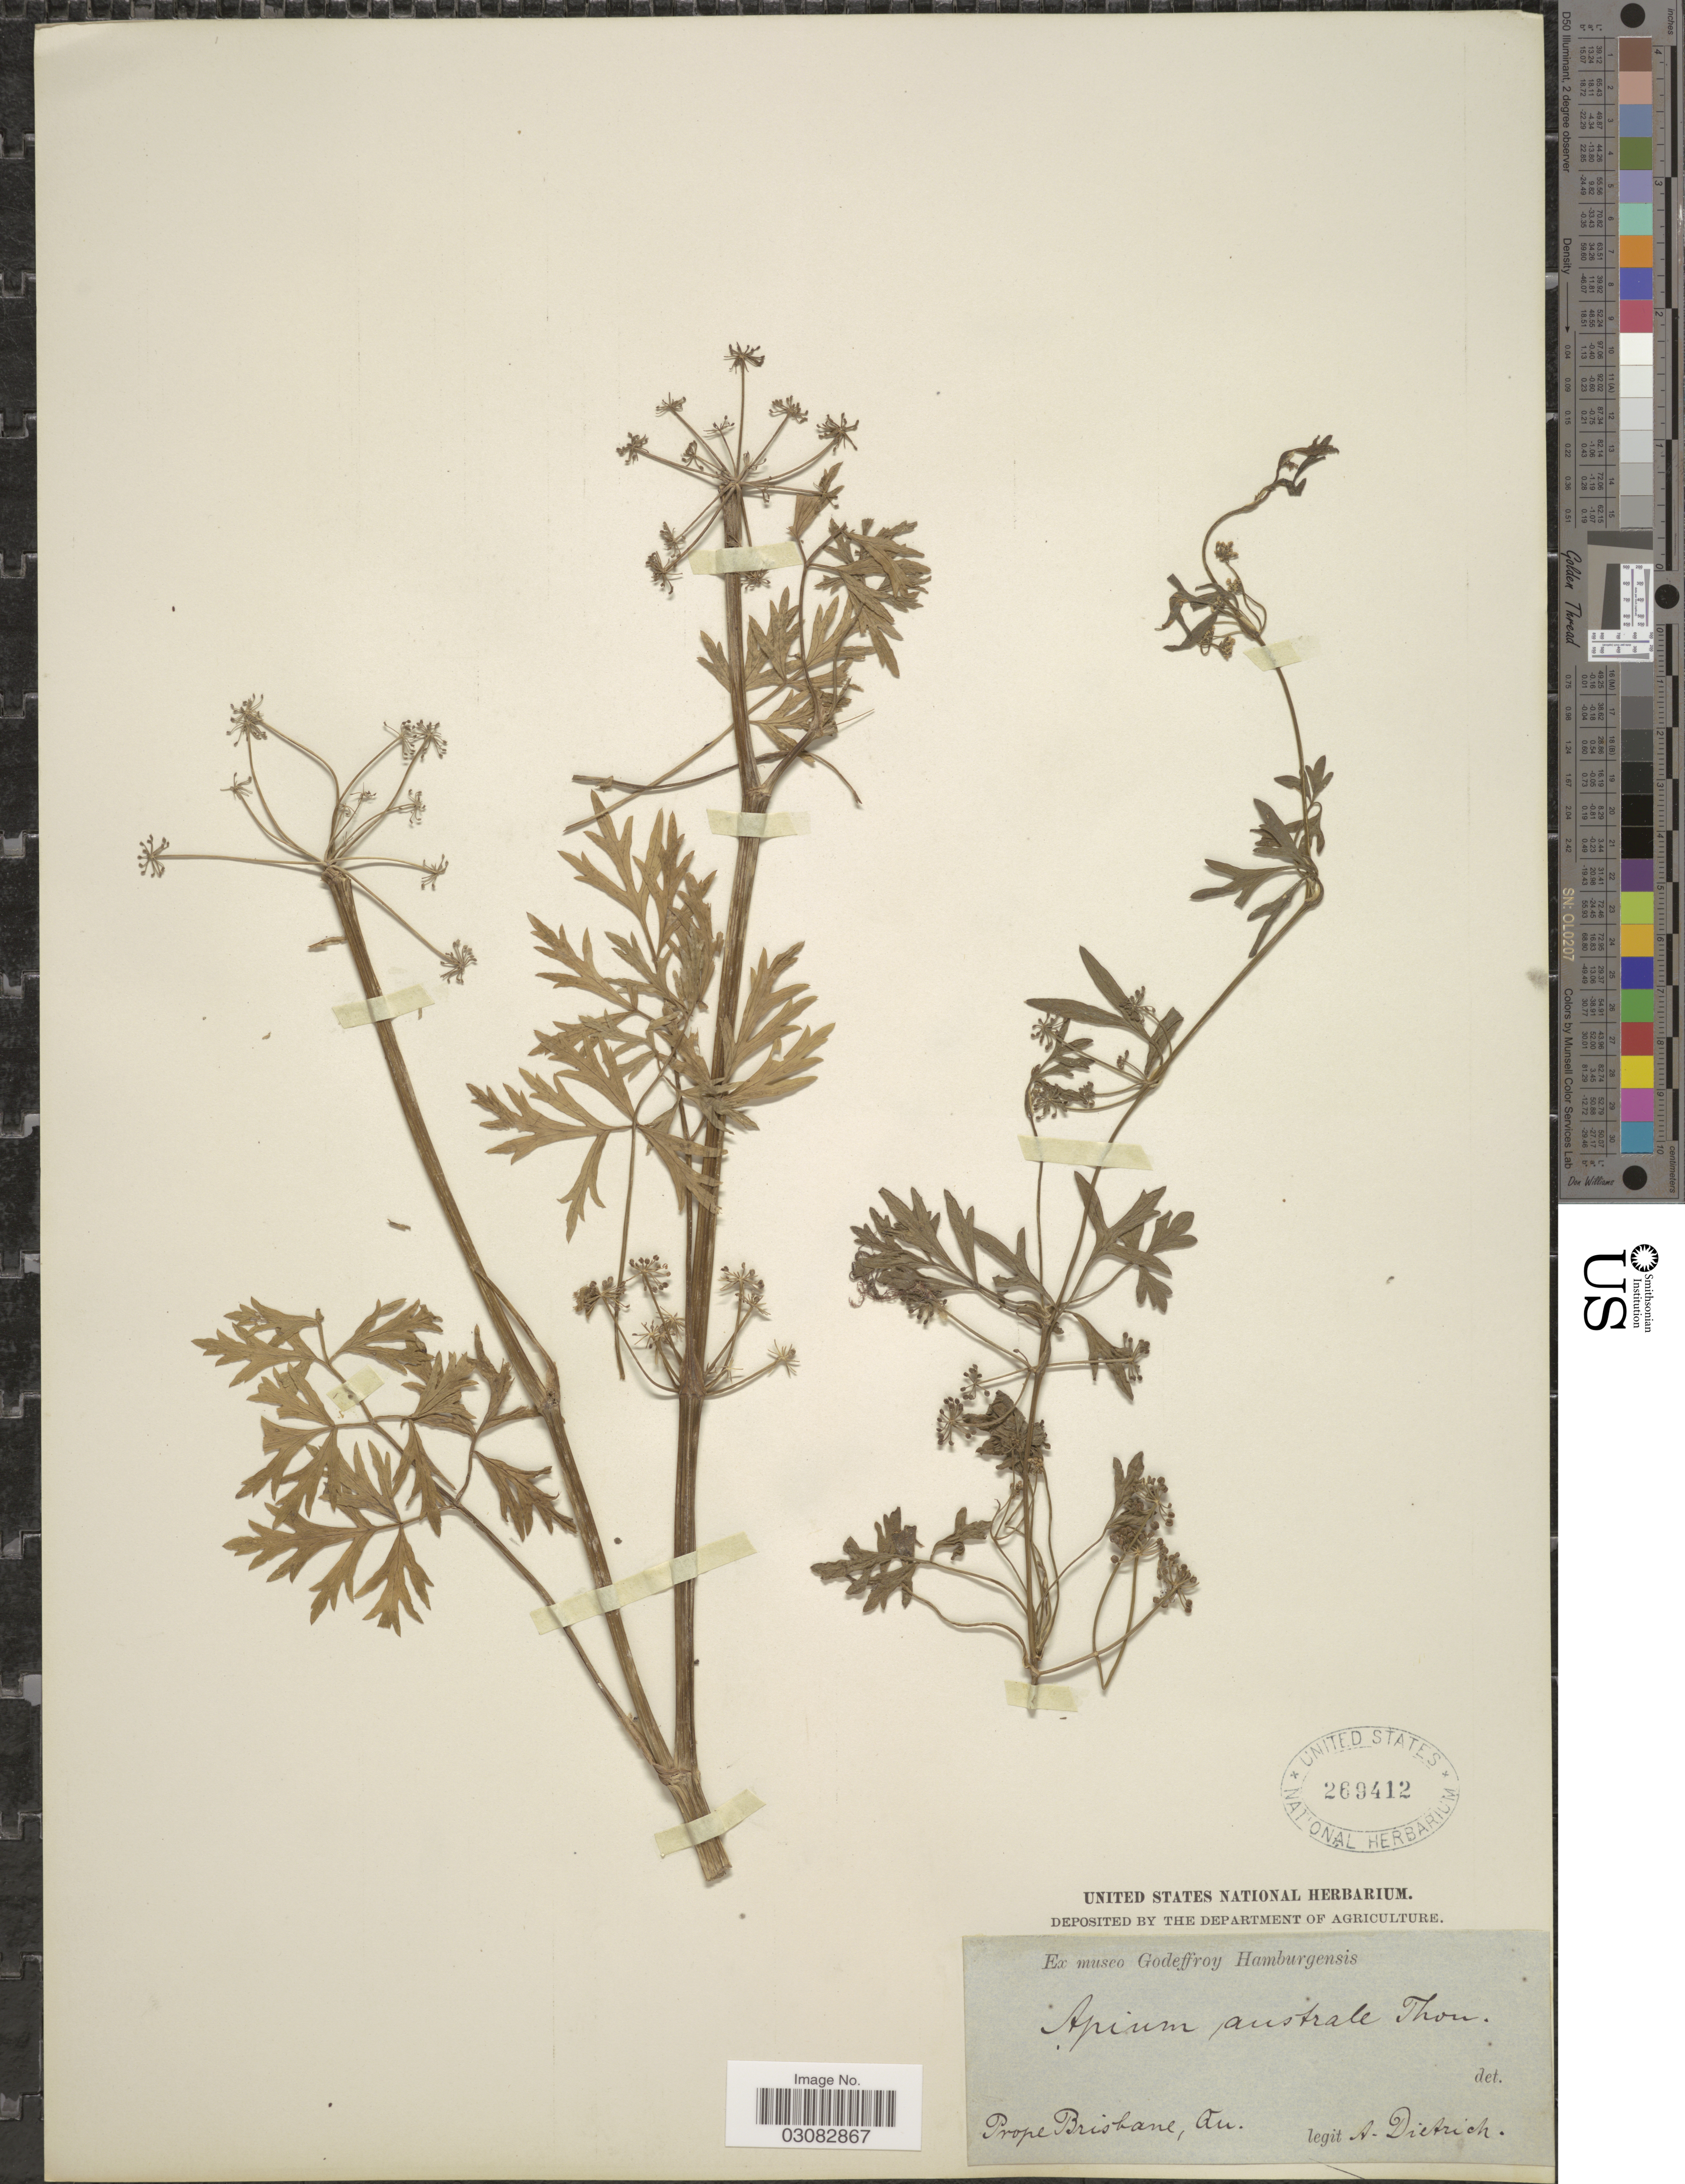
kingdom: Plantae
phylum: Tracheophyta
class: Magnoliopsida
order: Apiales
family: Apiaceae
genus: Apium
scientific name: Apium australe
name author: Thouars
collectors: A. Dietrich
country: Australia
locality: Prope Brisbane.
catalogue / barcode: US 269412